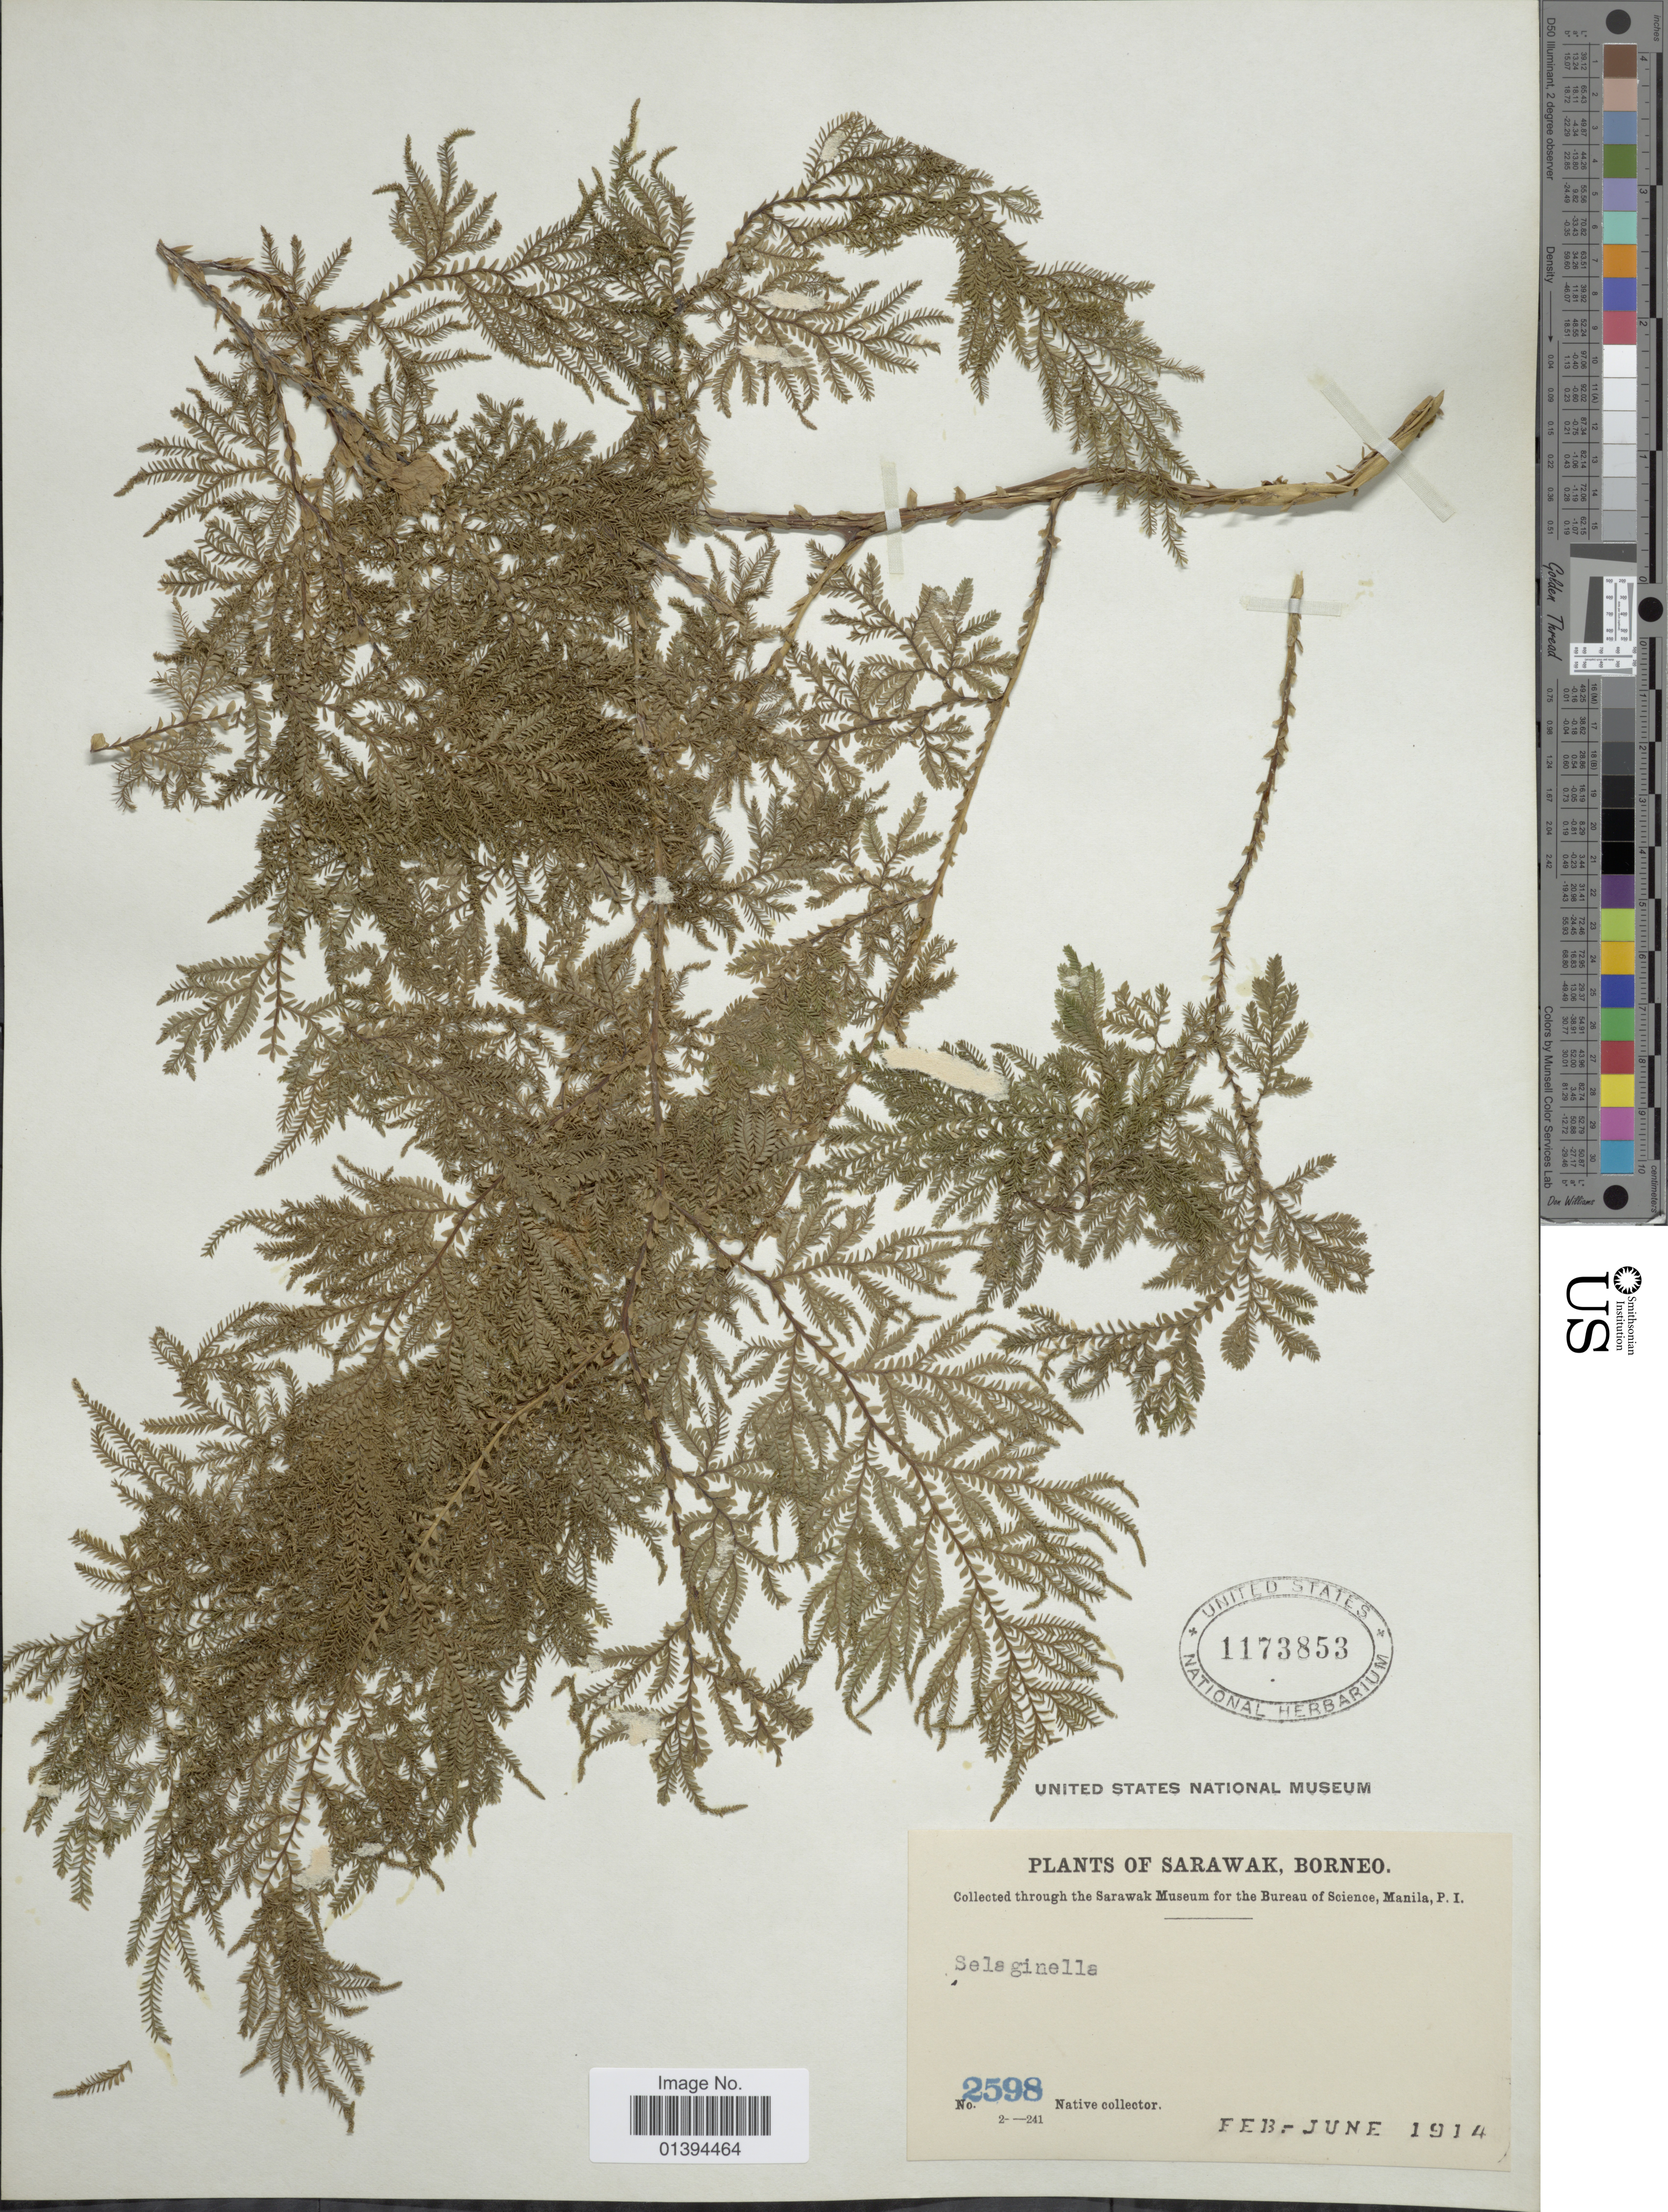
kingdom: Plantae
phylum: Tracheophyta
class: Lycopodiopsida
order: Selaginellales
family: Selaginellaceae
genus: Selaginella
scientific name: Selaginella sp.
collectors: Native collector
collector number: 2598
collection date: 1914-02/1914-06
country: Malaysia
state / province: Sarawak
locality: Borneo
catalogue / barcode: US 1173853